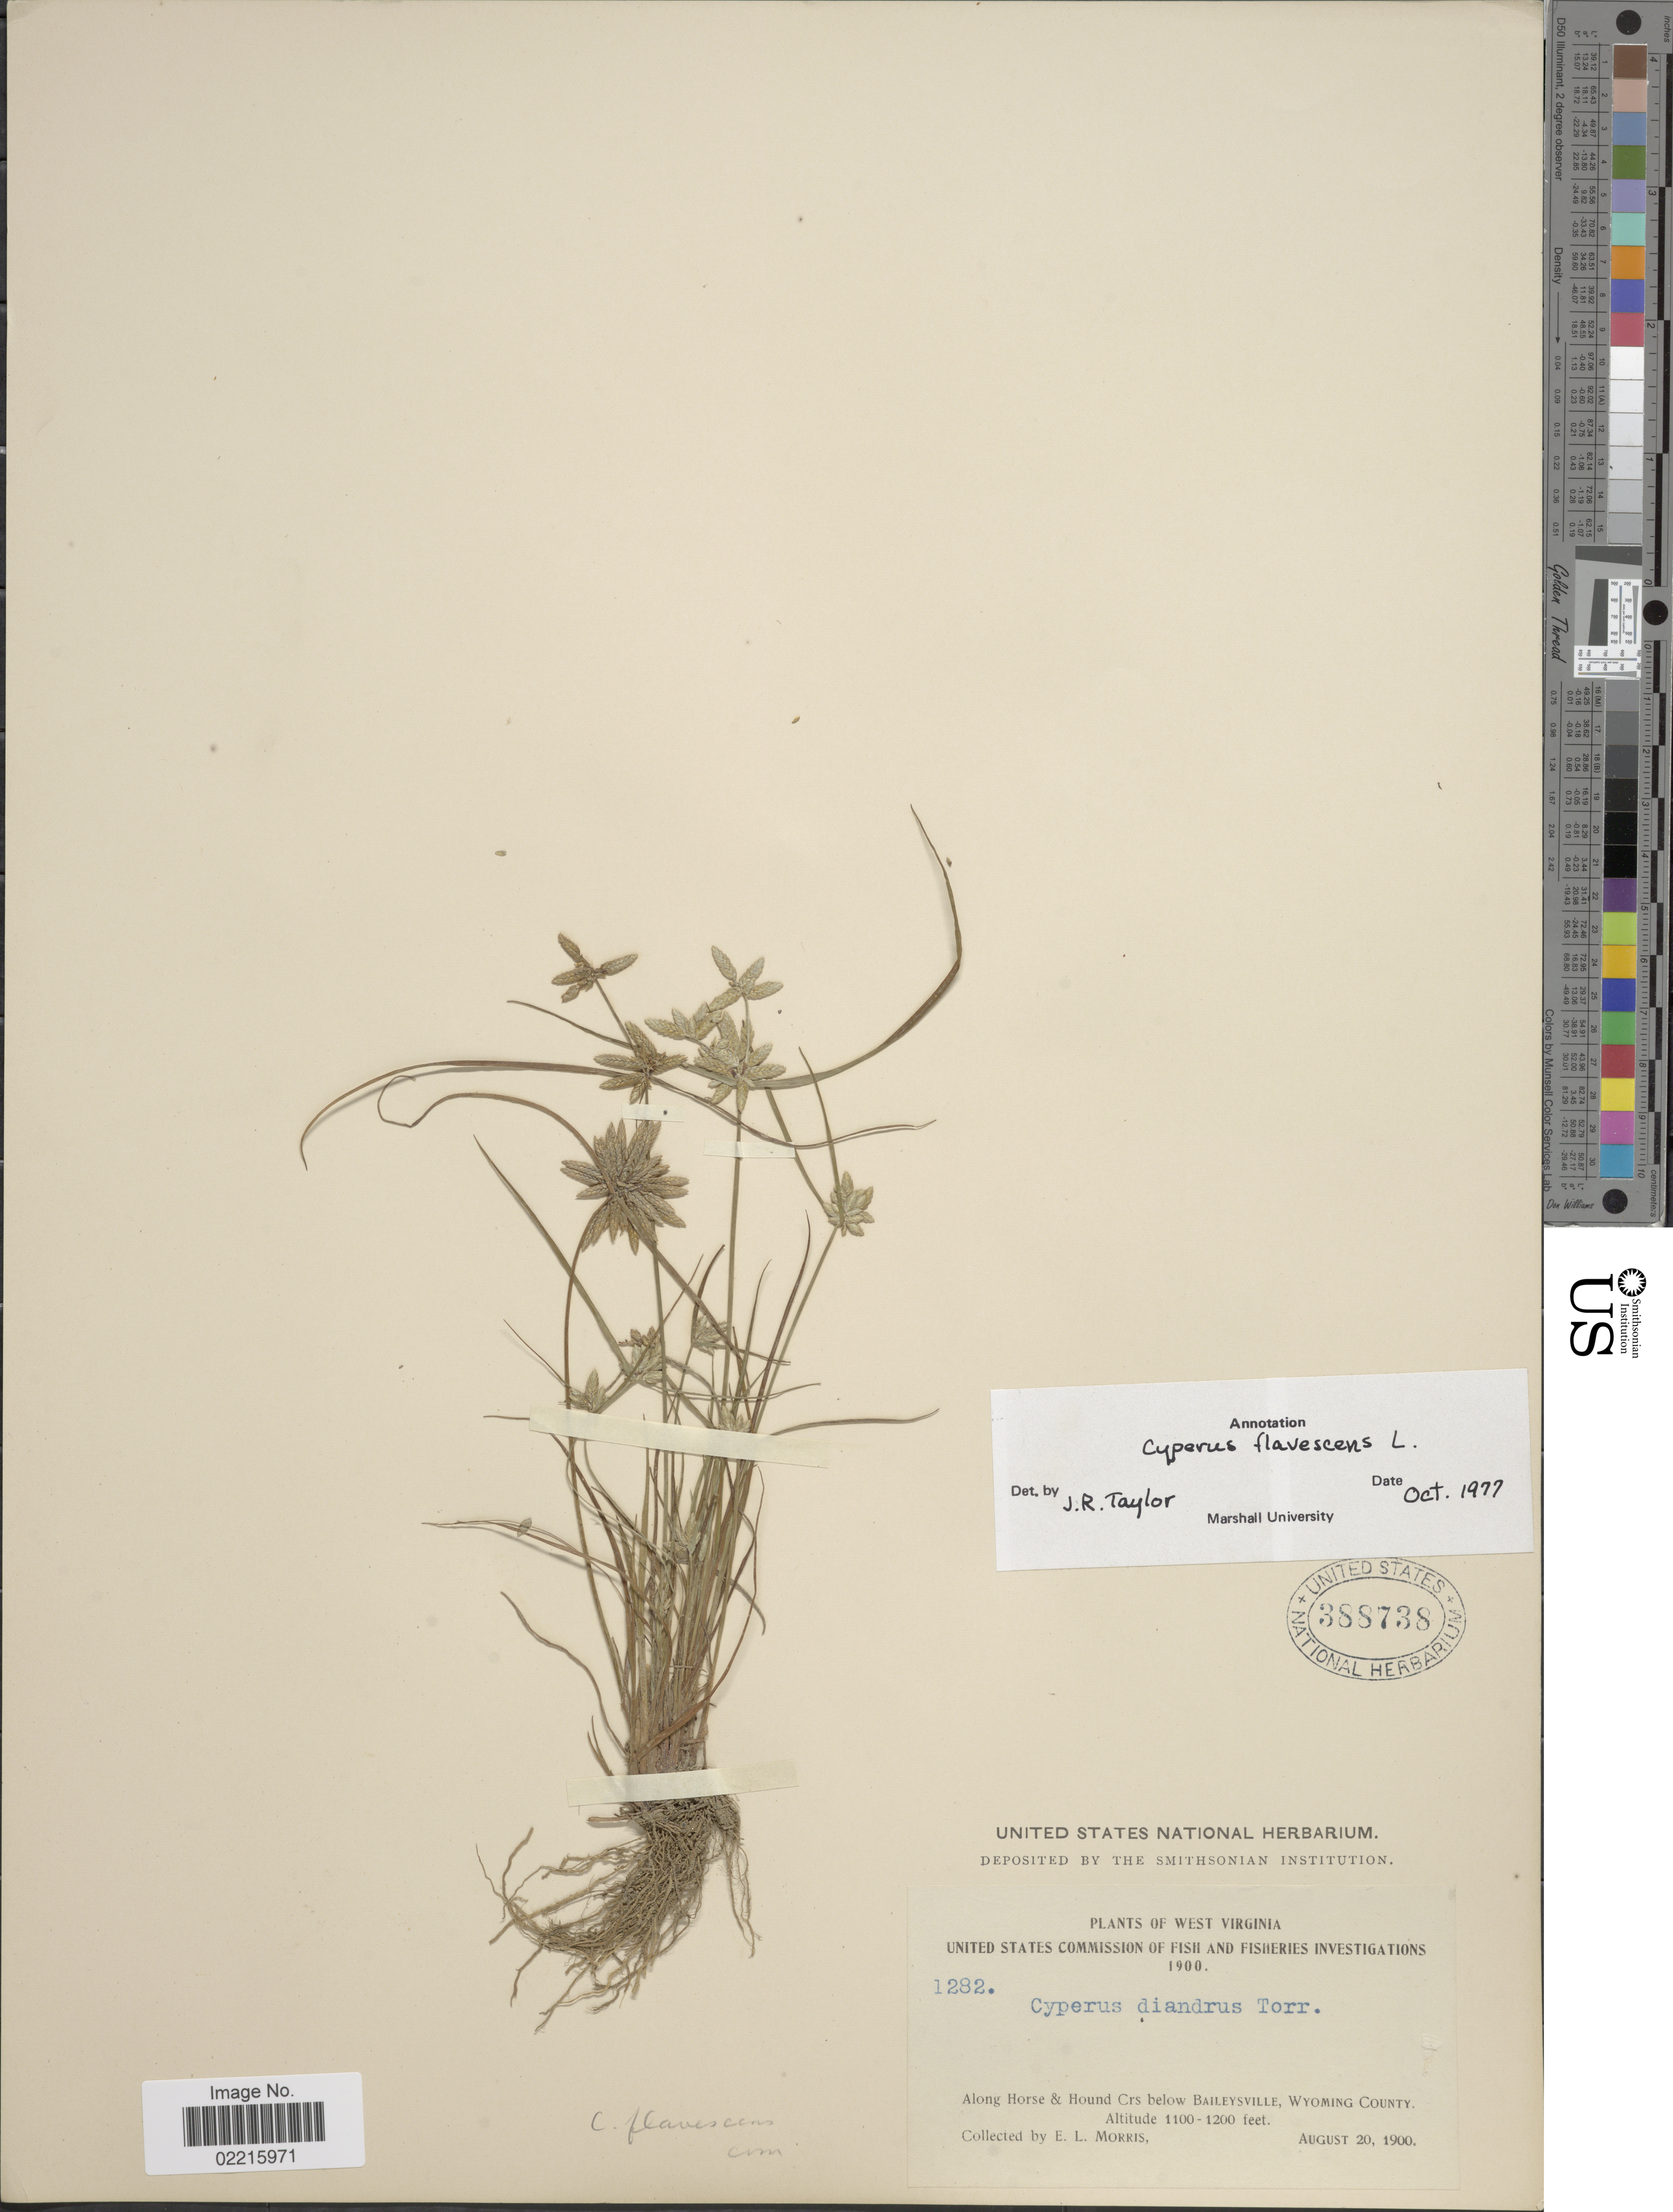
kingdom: Plantae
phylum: Tracheophyta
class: Liliopsida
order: Poales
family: Cyperaceae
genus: Cyperus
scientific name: Cyperus flavescens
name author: L.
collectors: E. Morris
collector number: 1282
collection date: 1900-08-20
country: United States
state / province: West Virginia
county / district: Wyoming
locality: Along Horse & Hound Crs below Baileysville, Wyoming County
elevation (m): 335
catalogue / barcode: US 388738